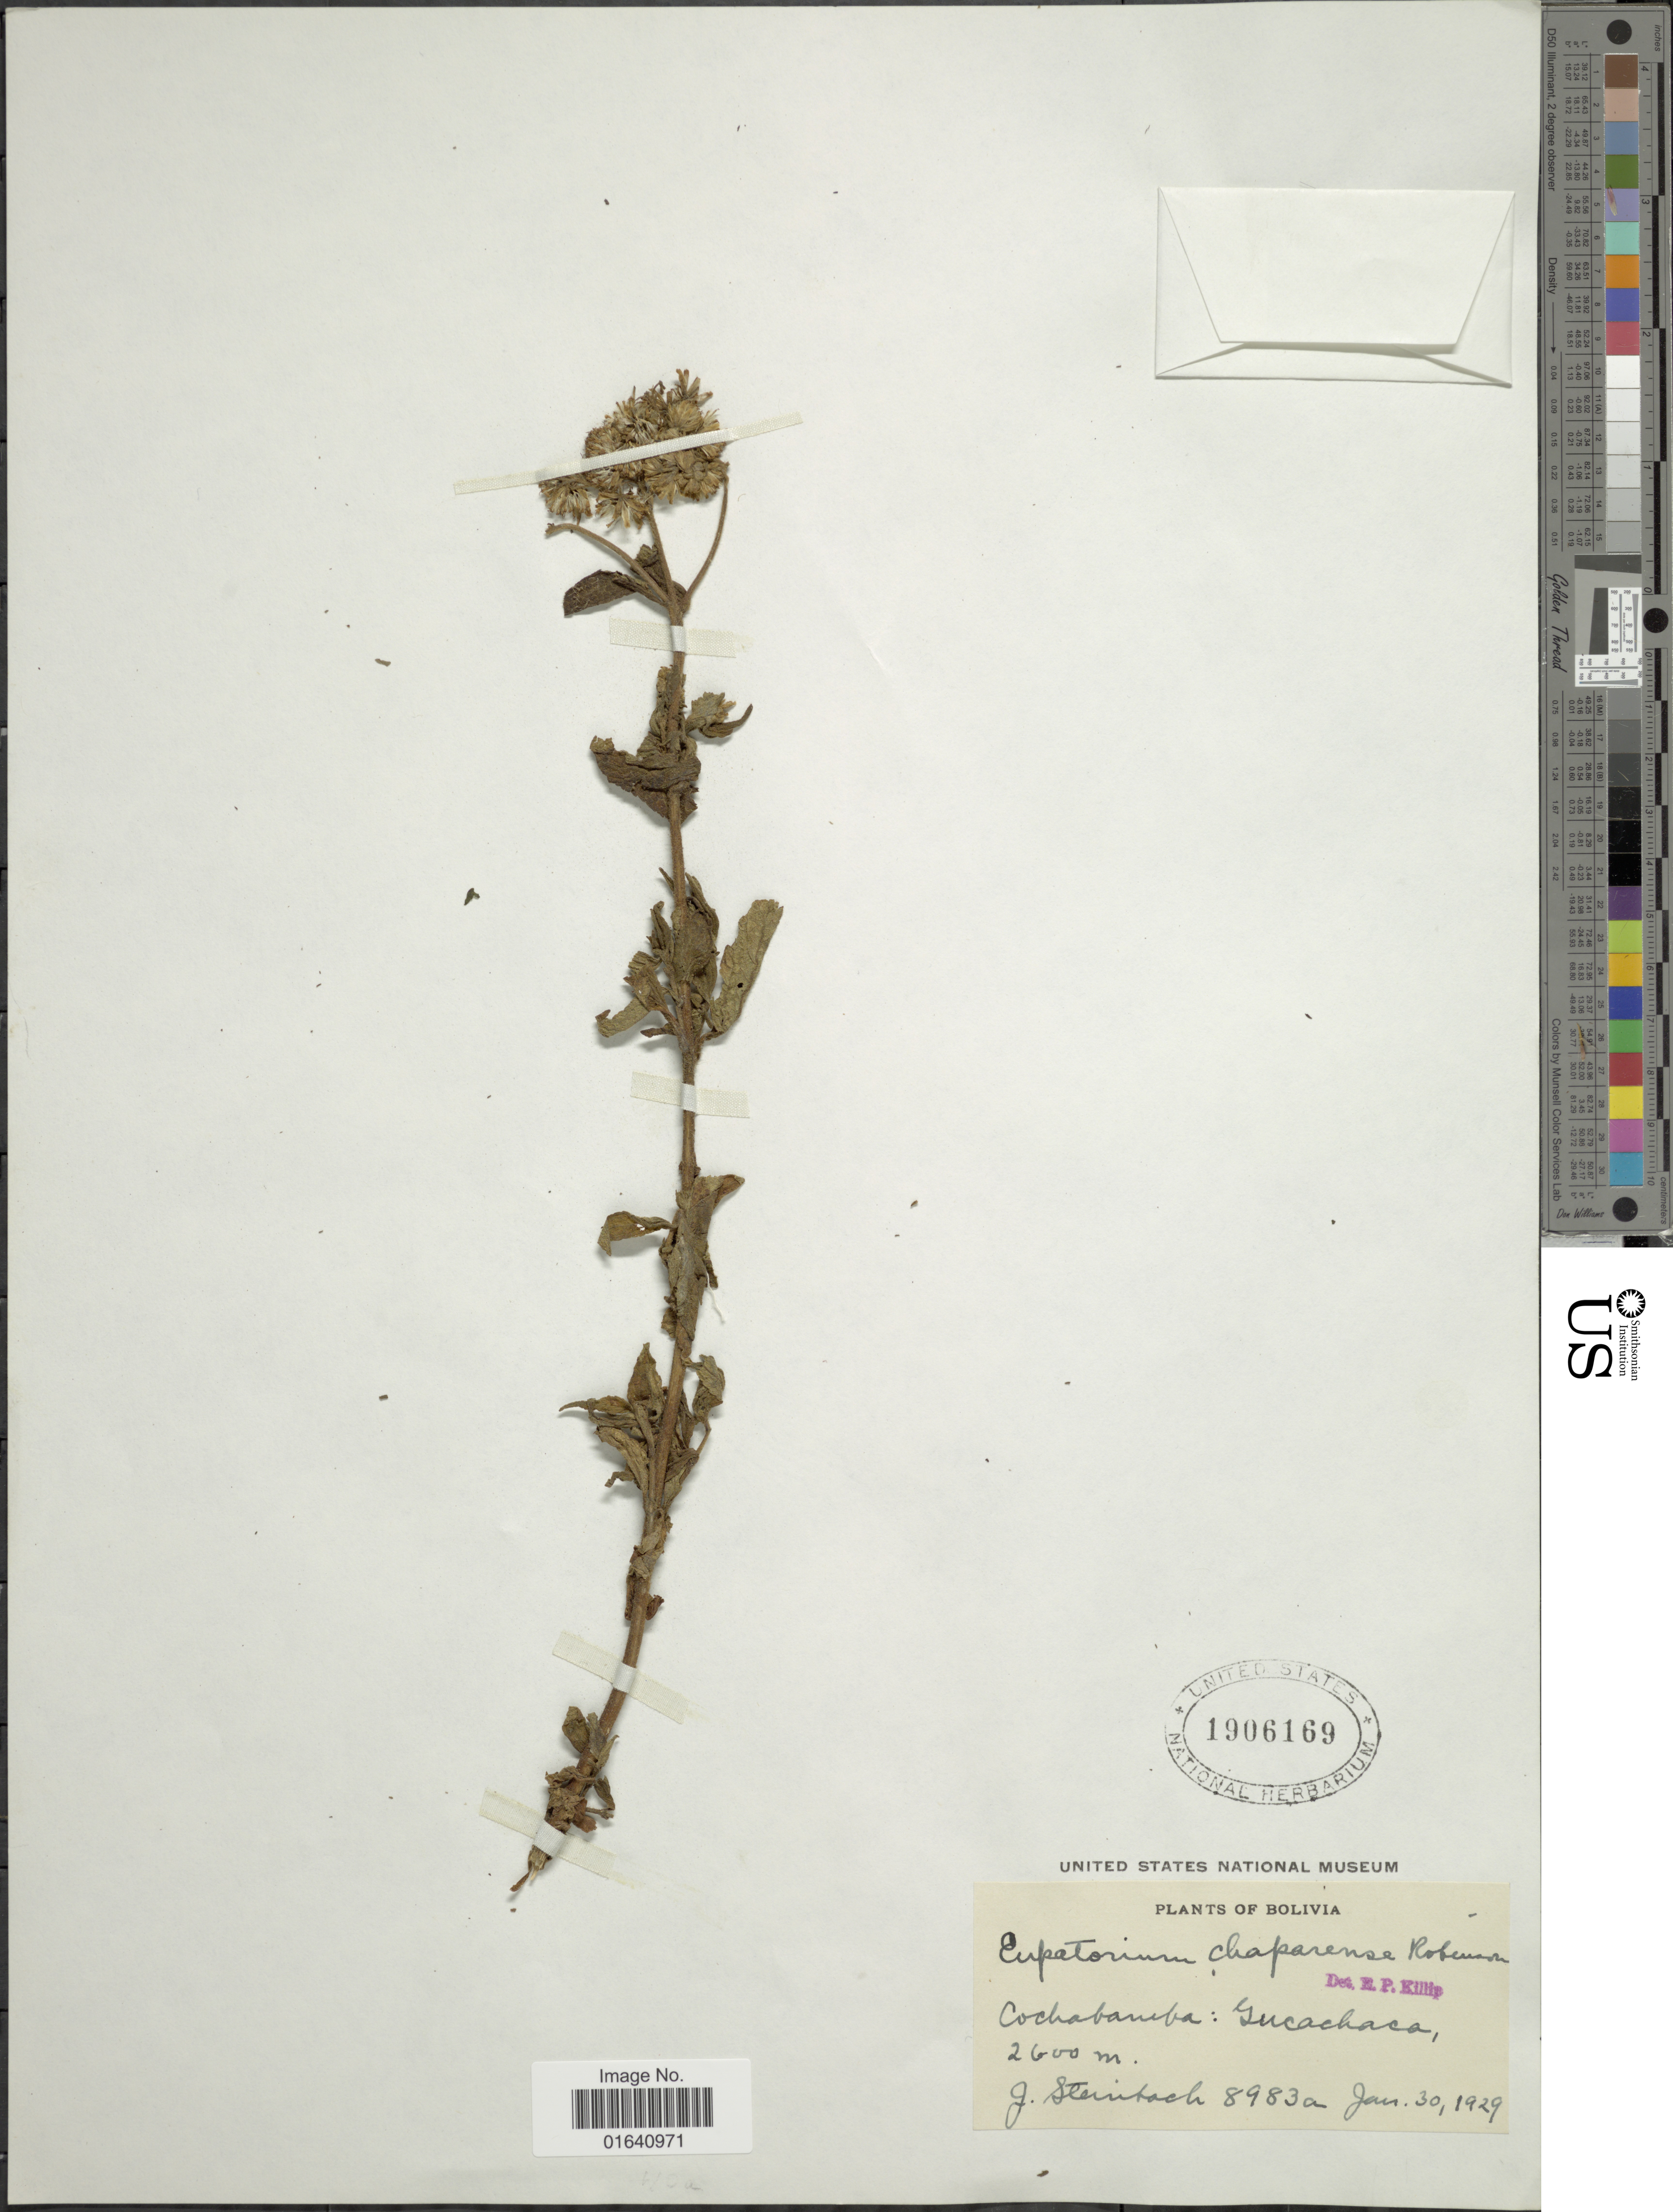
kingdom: Plantae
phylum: Tracheophyta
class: Magnoliopsida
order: Asterales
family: Asteraceae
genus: Austroeupatorium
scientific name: Austroeupatorium chaparense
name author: (B.L. Rob.) R.M. King & H. Rob.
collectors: J. Steinbach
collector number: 8983a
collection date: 1929-01-30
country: Bolivia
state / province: Cochabamba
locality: Gucachaco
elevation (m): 2600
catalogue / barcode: US 1906169